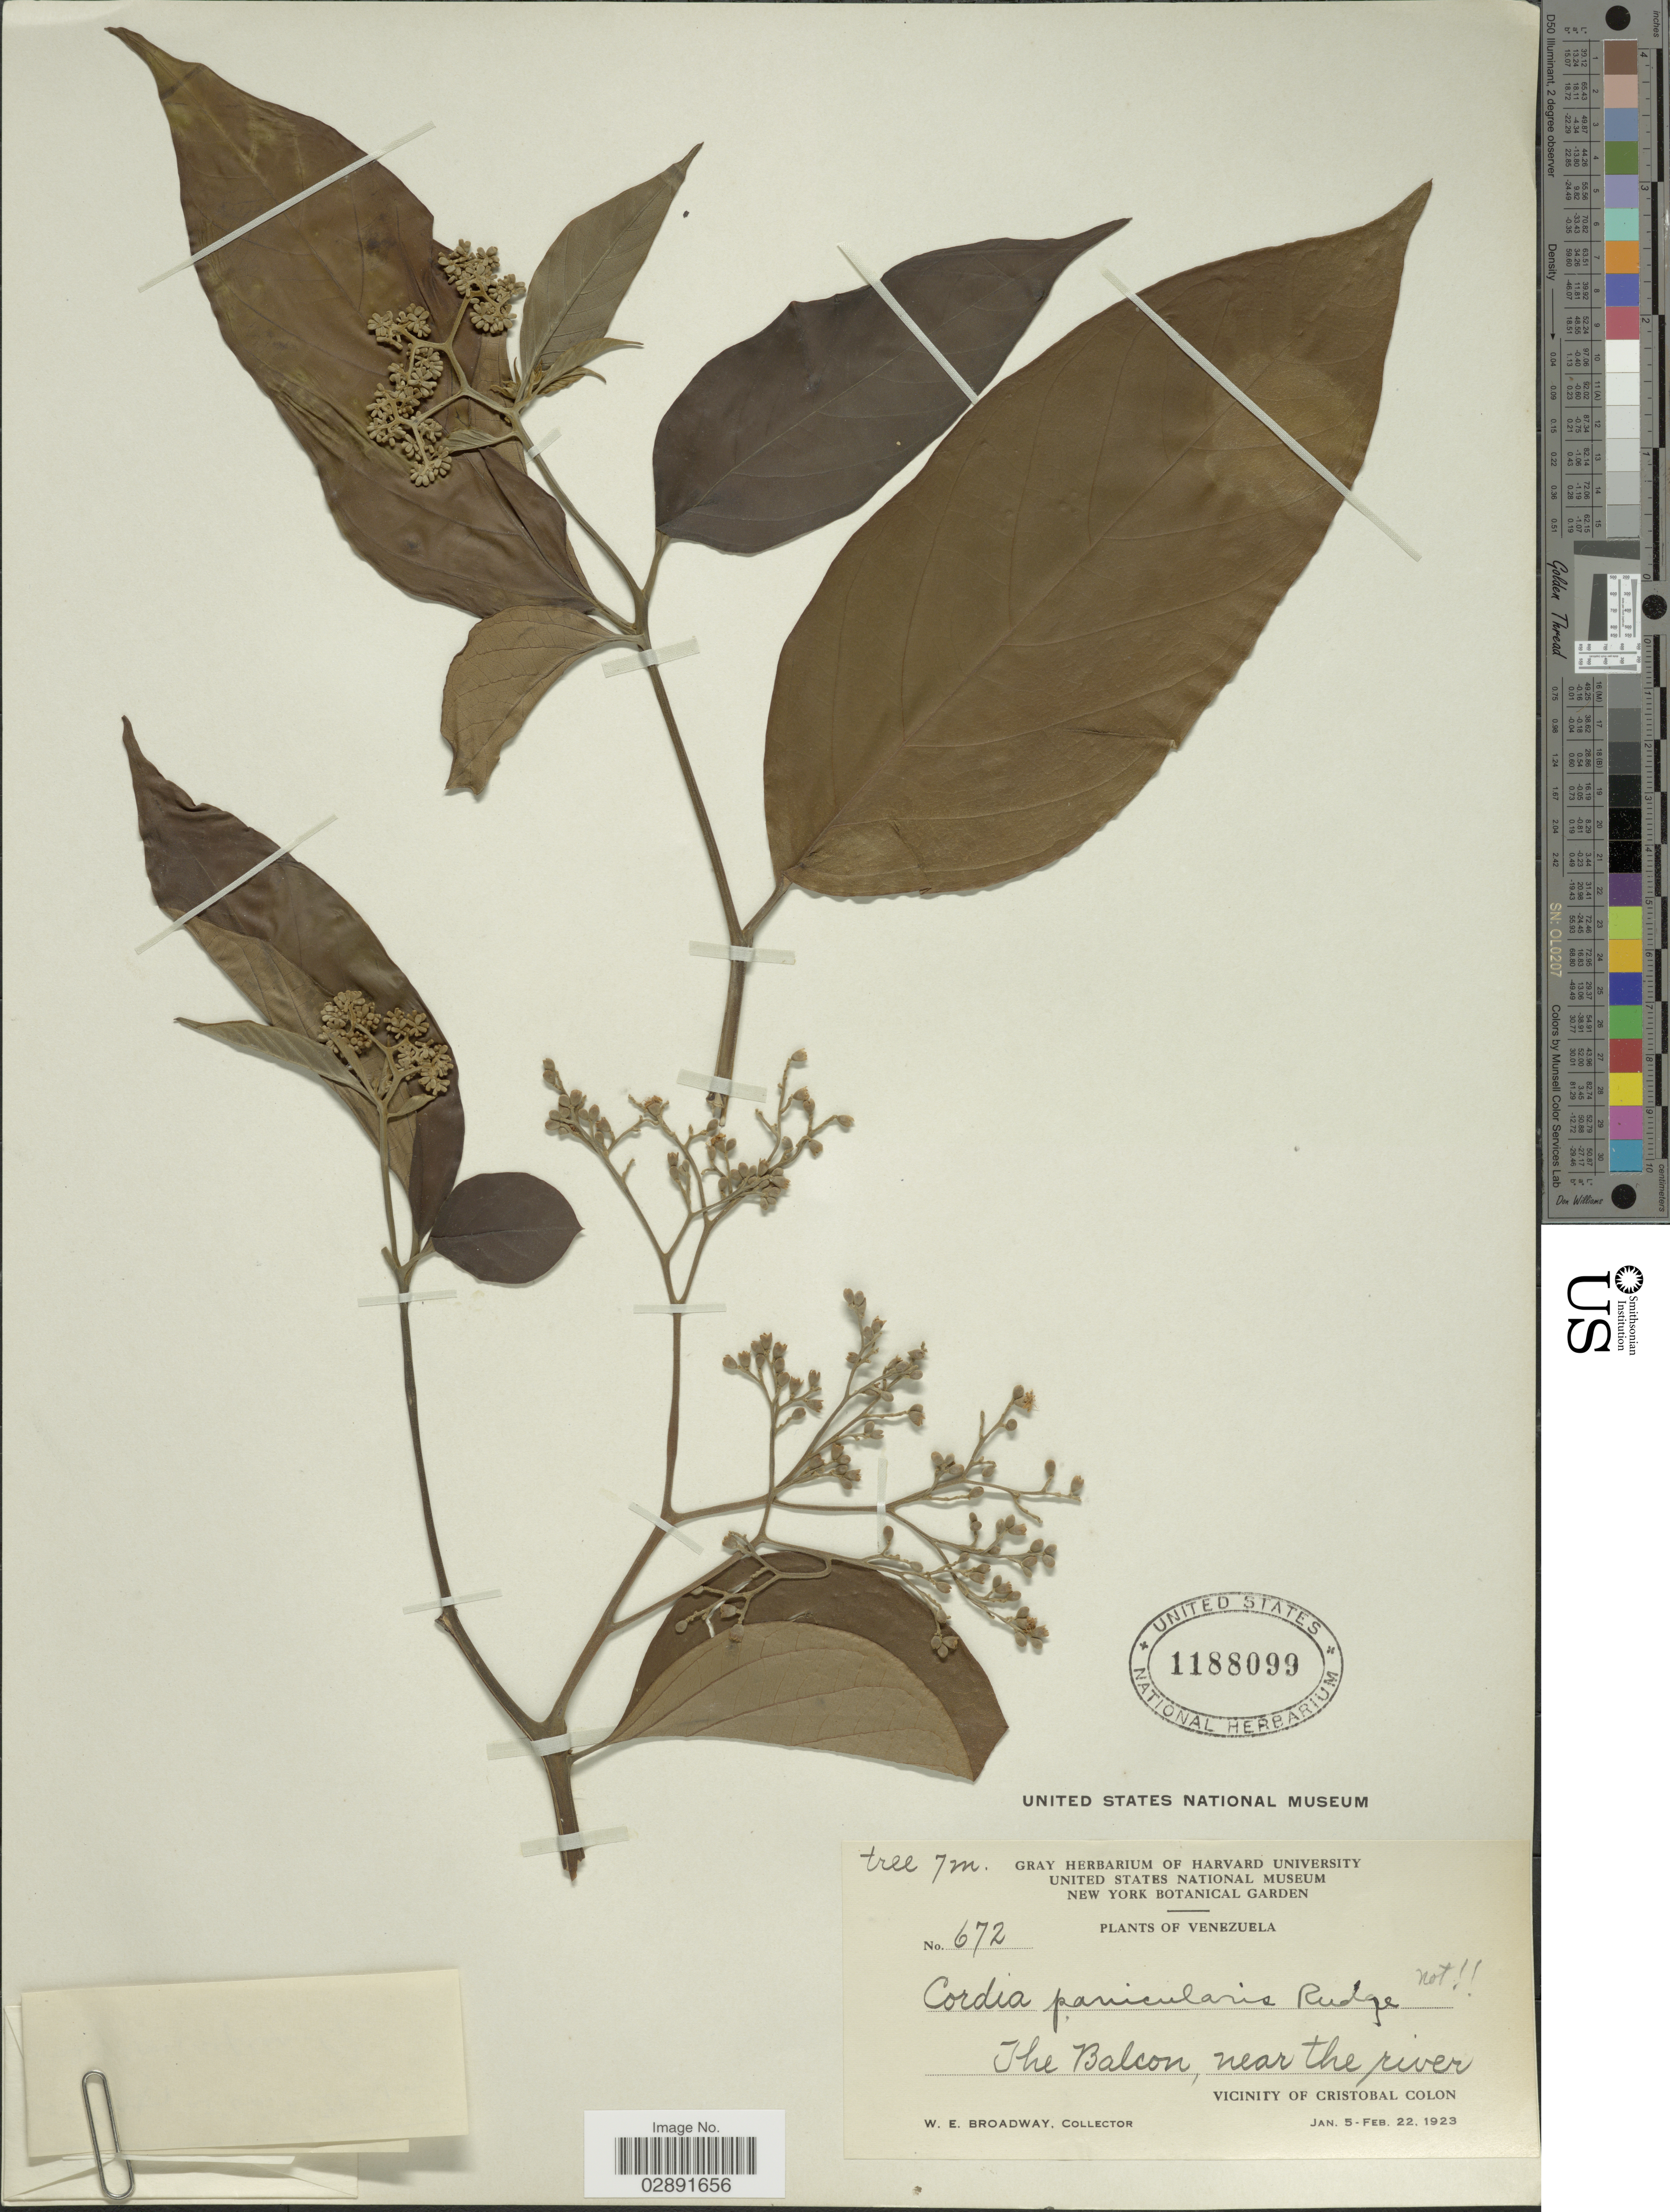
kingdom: Plantae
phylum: Tracheophyta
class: Magnoliopsida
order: Boraginales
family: Cordiaceae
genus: Cordia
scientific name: Cordia sericicalyx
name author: A. DC. in DC.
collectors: W. E. Broadway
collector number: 672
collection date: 1923-01-05/1923-02-22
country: Venezuela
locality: The Balcon, near the river. Vicinity of Cristobal Colon.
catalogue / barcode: US 1188099